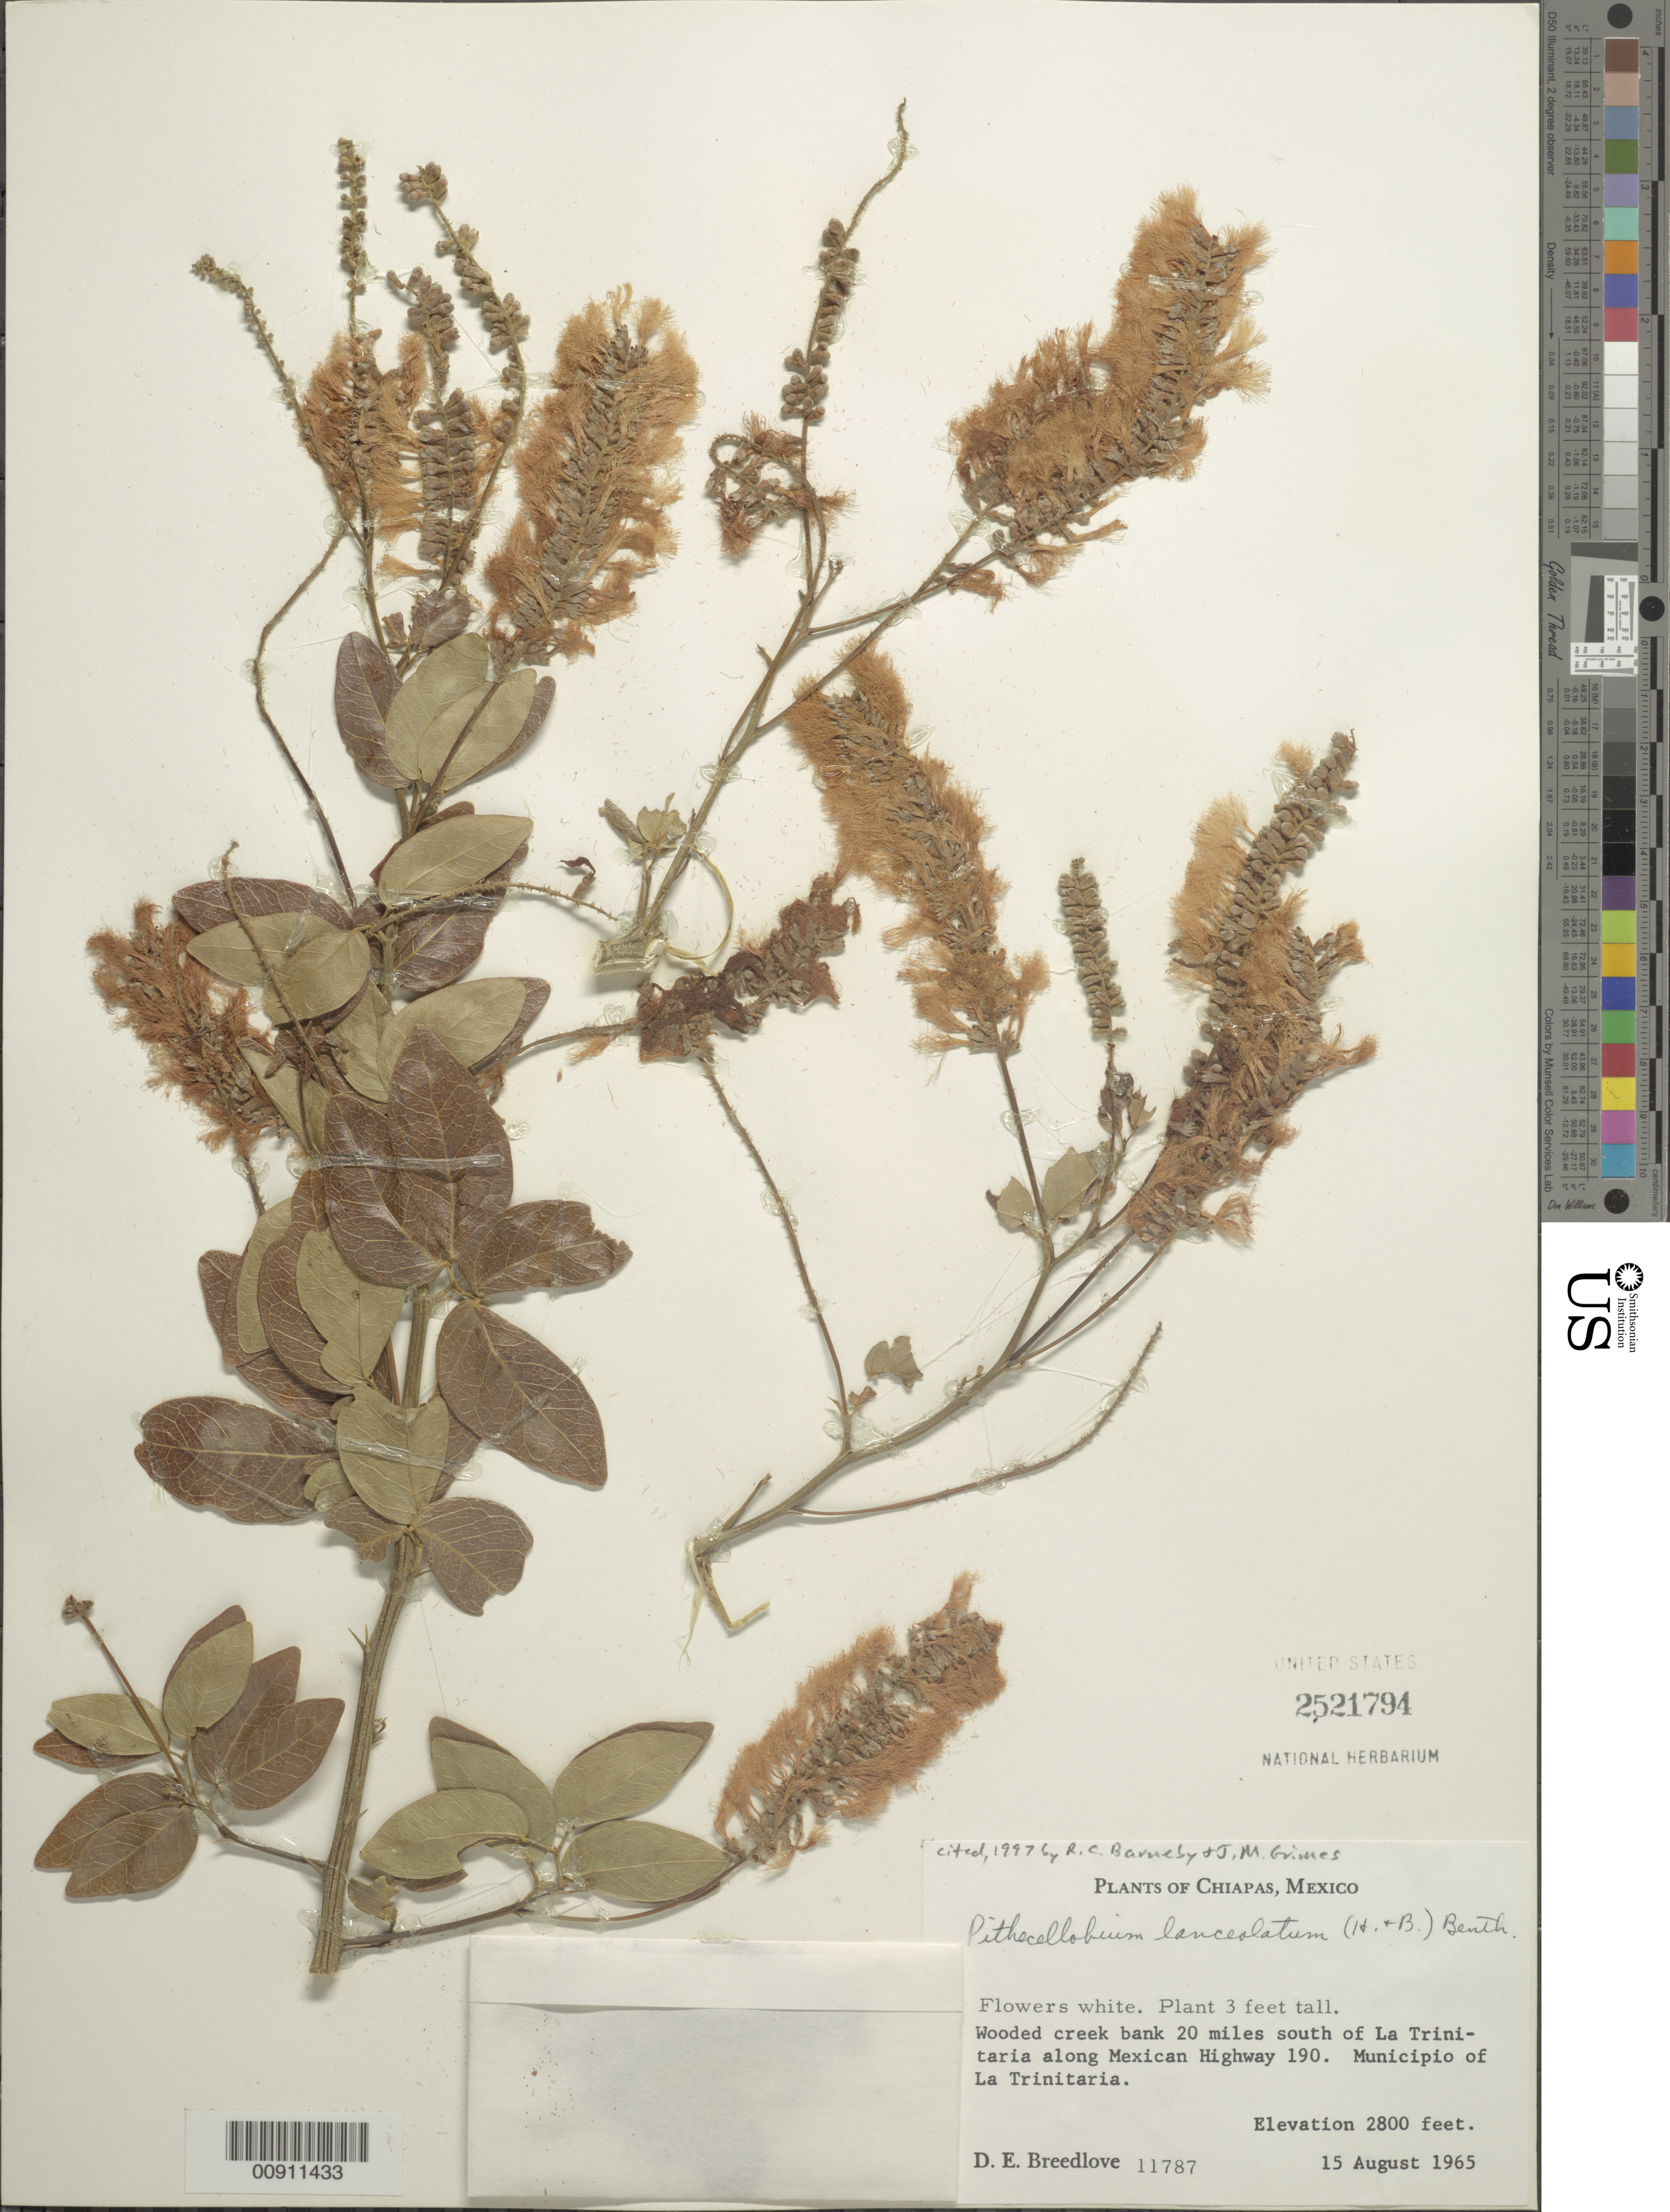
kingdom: Plantae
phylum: Tracheophyta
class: Magnoliopsida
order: Fabales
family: Fabaceae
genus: Pithecellobium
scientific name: Pithecellobium lanceolatum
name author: (Humb. & Bonpl. ex Willd.) Benth.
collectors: D. E. Breedlove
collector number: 11787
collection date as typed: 15 Aug 1965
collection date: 1965-08-15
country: Mexico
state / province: Chiapas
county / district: Trinitaria, La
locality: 20 miles south of La Trinitaria along Mexican Highway 190. Municipio of La Trinitaria, Chiapas.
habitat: Wooded creek bank.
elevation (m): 853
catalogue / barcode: US 2521794